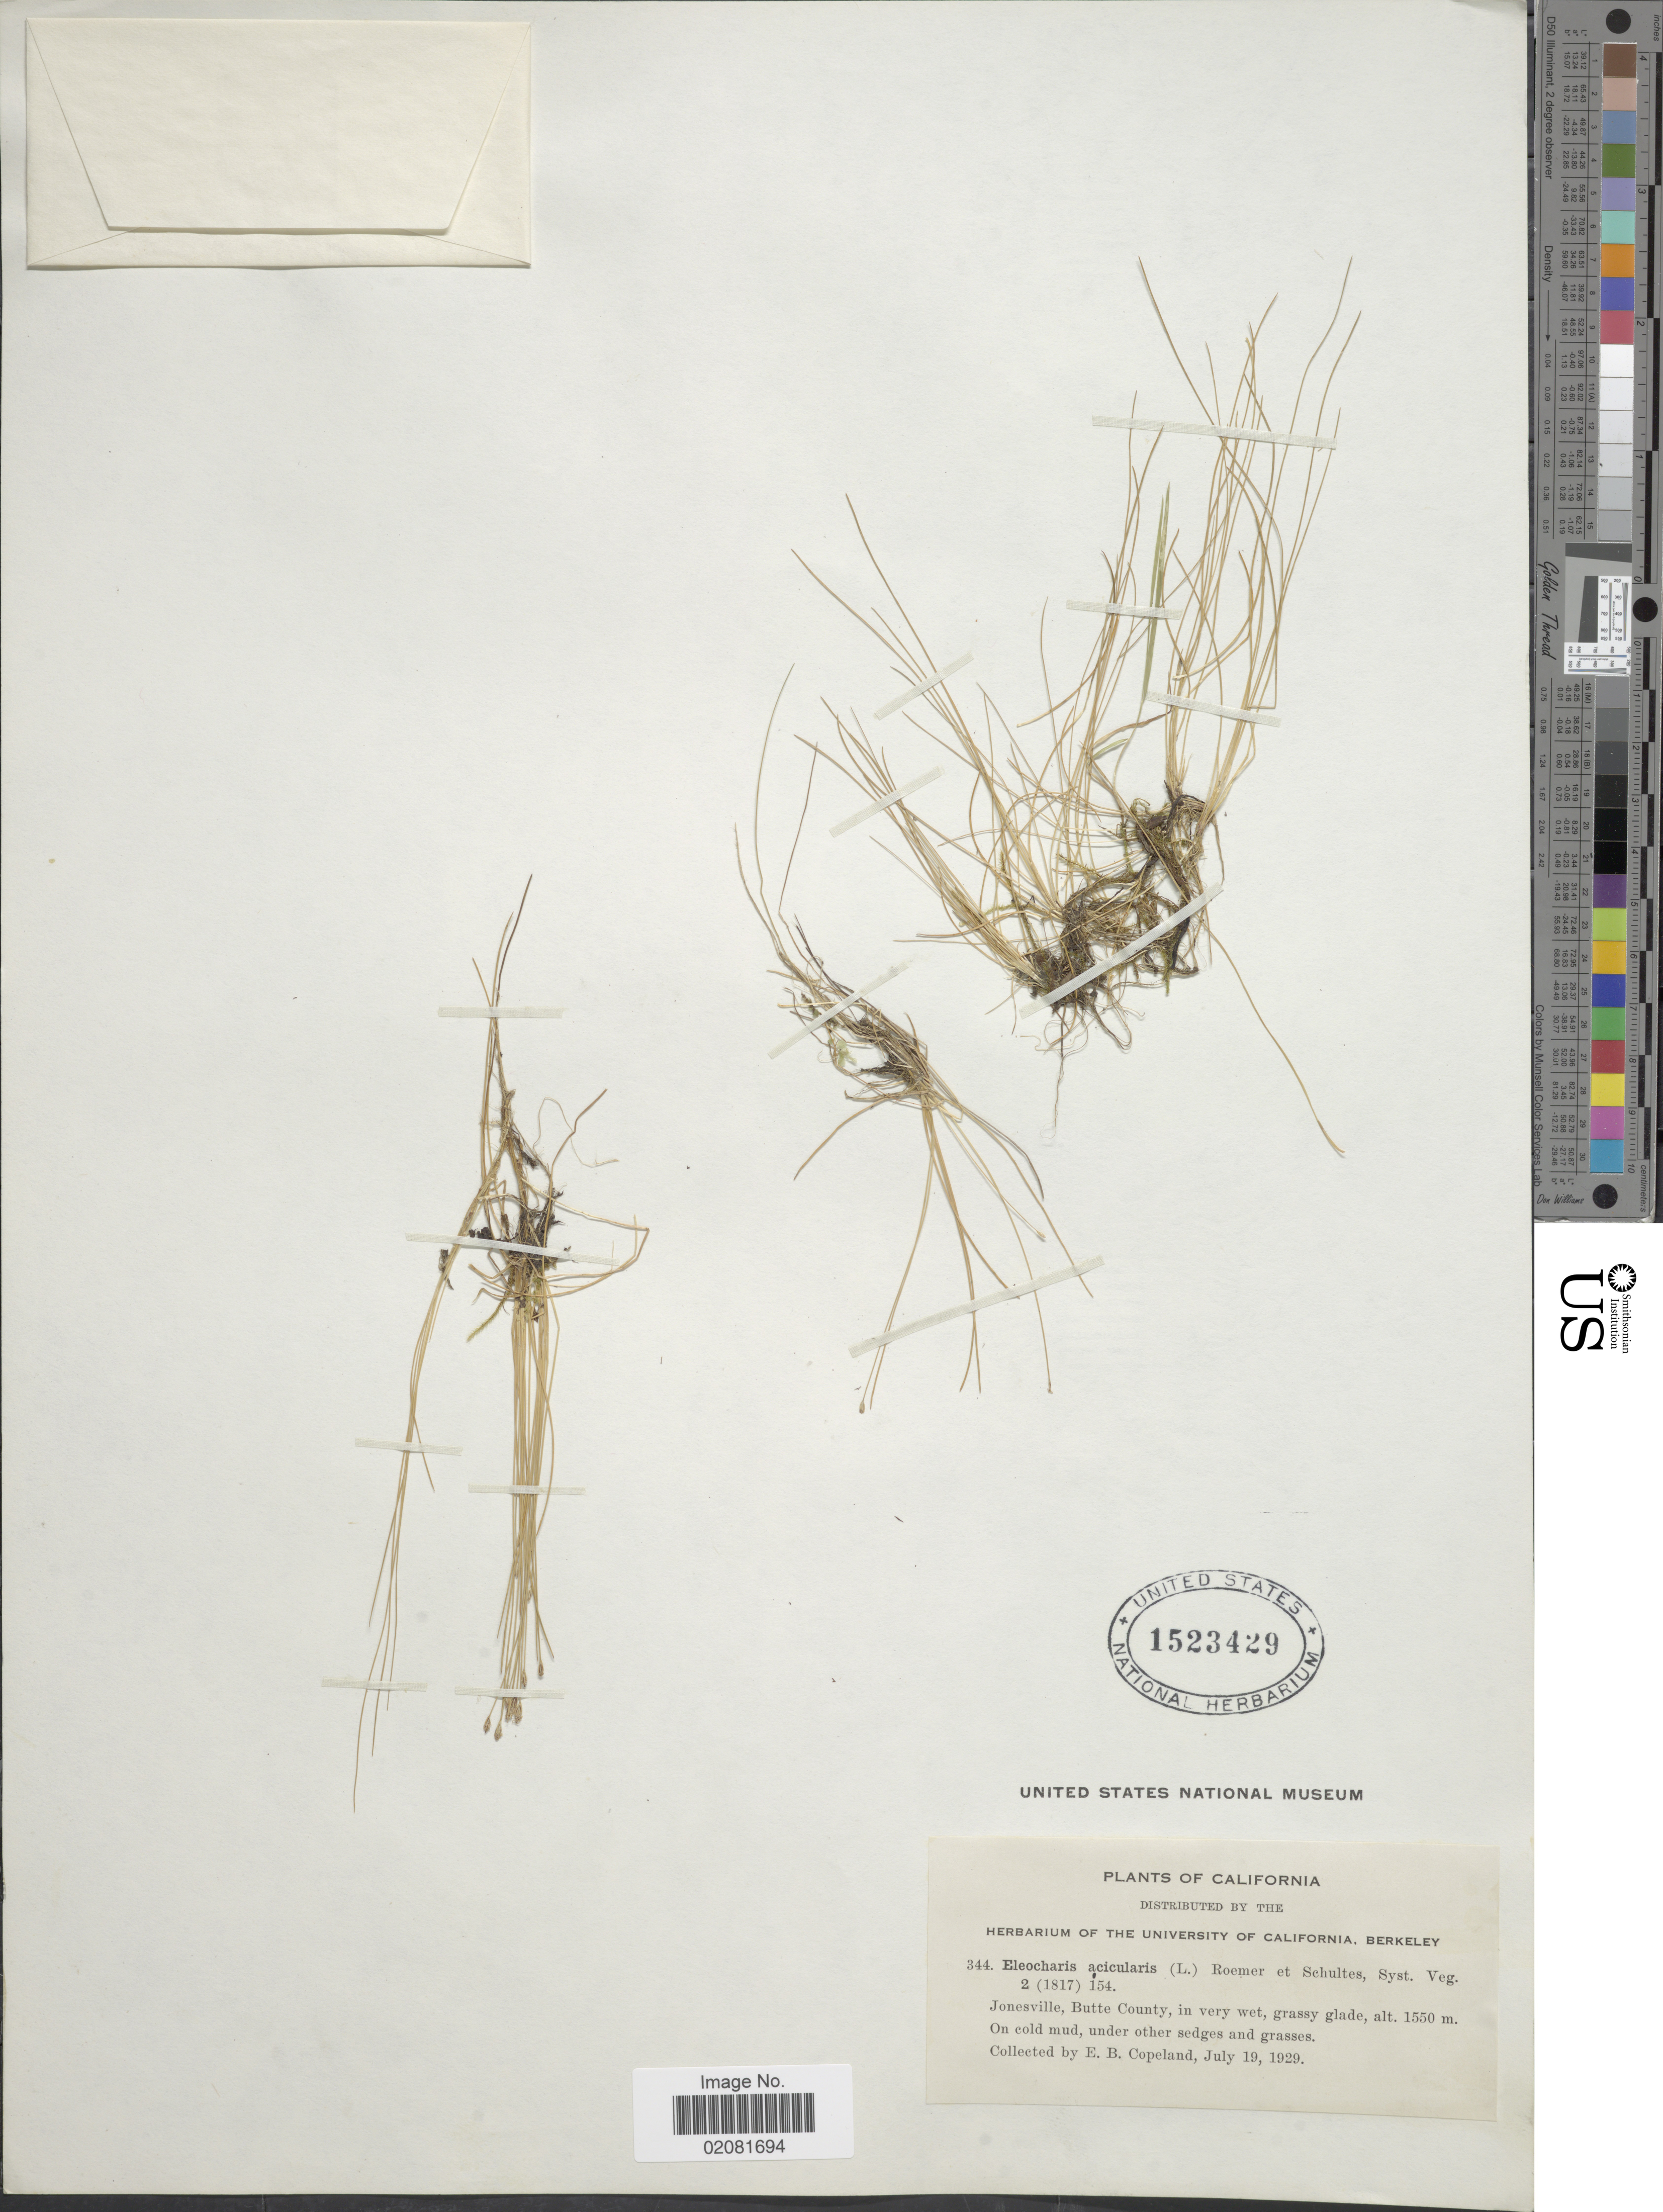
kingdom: Plantae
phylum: Tracheophyta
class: Liliopsida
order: Poales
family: Cyperaceae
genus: Eleocharis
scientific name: Eleocharis acicularis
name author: (L.) Roem. & Schult.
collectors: E. B. Copeland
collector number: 344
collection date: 1929-07-19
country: United States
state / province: California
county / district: Butte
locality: Jonesville, Butte County, in very wet, grassy glade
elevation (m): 1550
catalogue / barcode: US 1523429